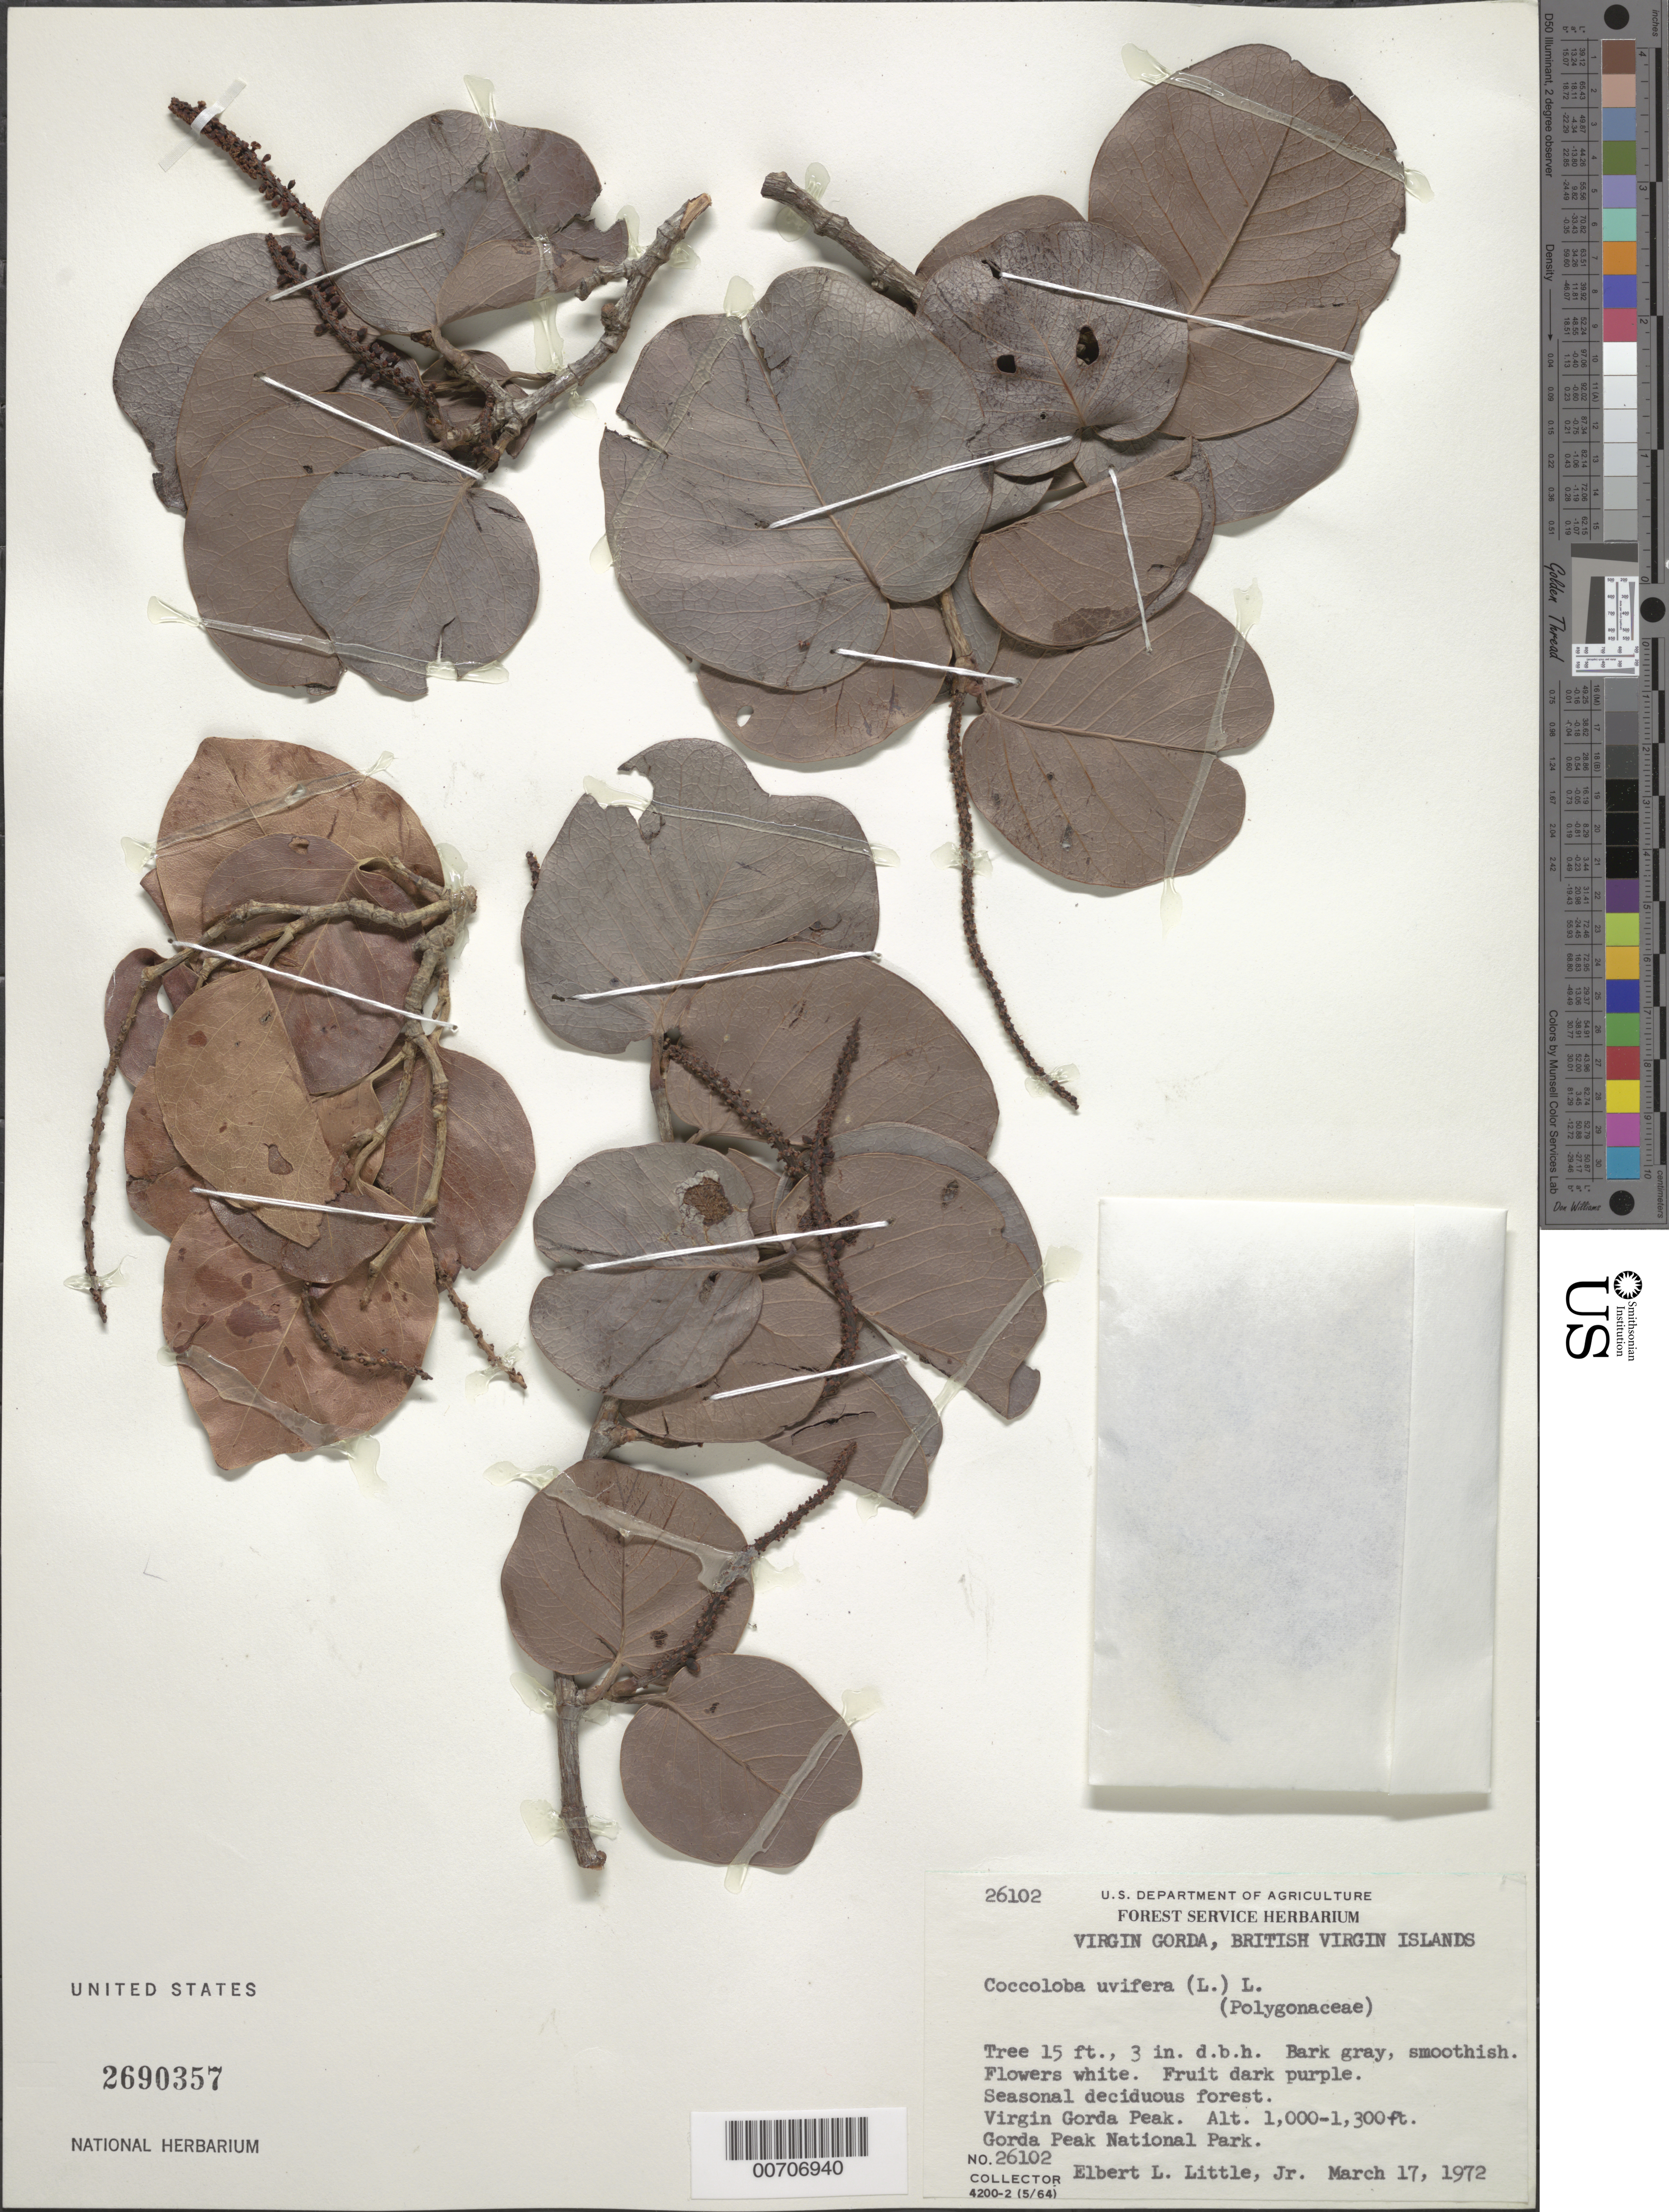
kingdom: Plantae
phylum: Tracheophyta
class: Magnoliopsida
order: Caryophyllales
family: Polygonaceae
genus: Coccoloba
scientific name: Coccoloba x uvifera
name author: L.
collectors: E. L. Little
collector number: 26102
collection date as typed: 17 Mar 1972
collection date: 1972-03-17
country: British Virgin Islands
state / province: Virgin Gorda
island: Virgin Gorda Island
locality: Virgin Gorda Peak, Gorda Peak Natl. Park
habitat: Seasonal deciduous forest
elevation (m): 305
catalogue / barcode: US 2690357